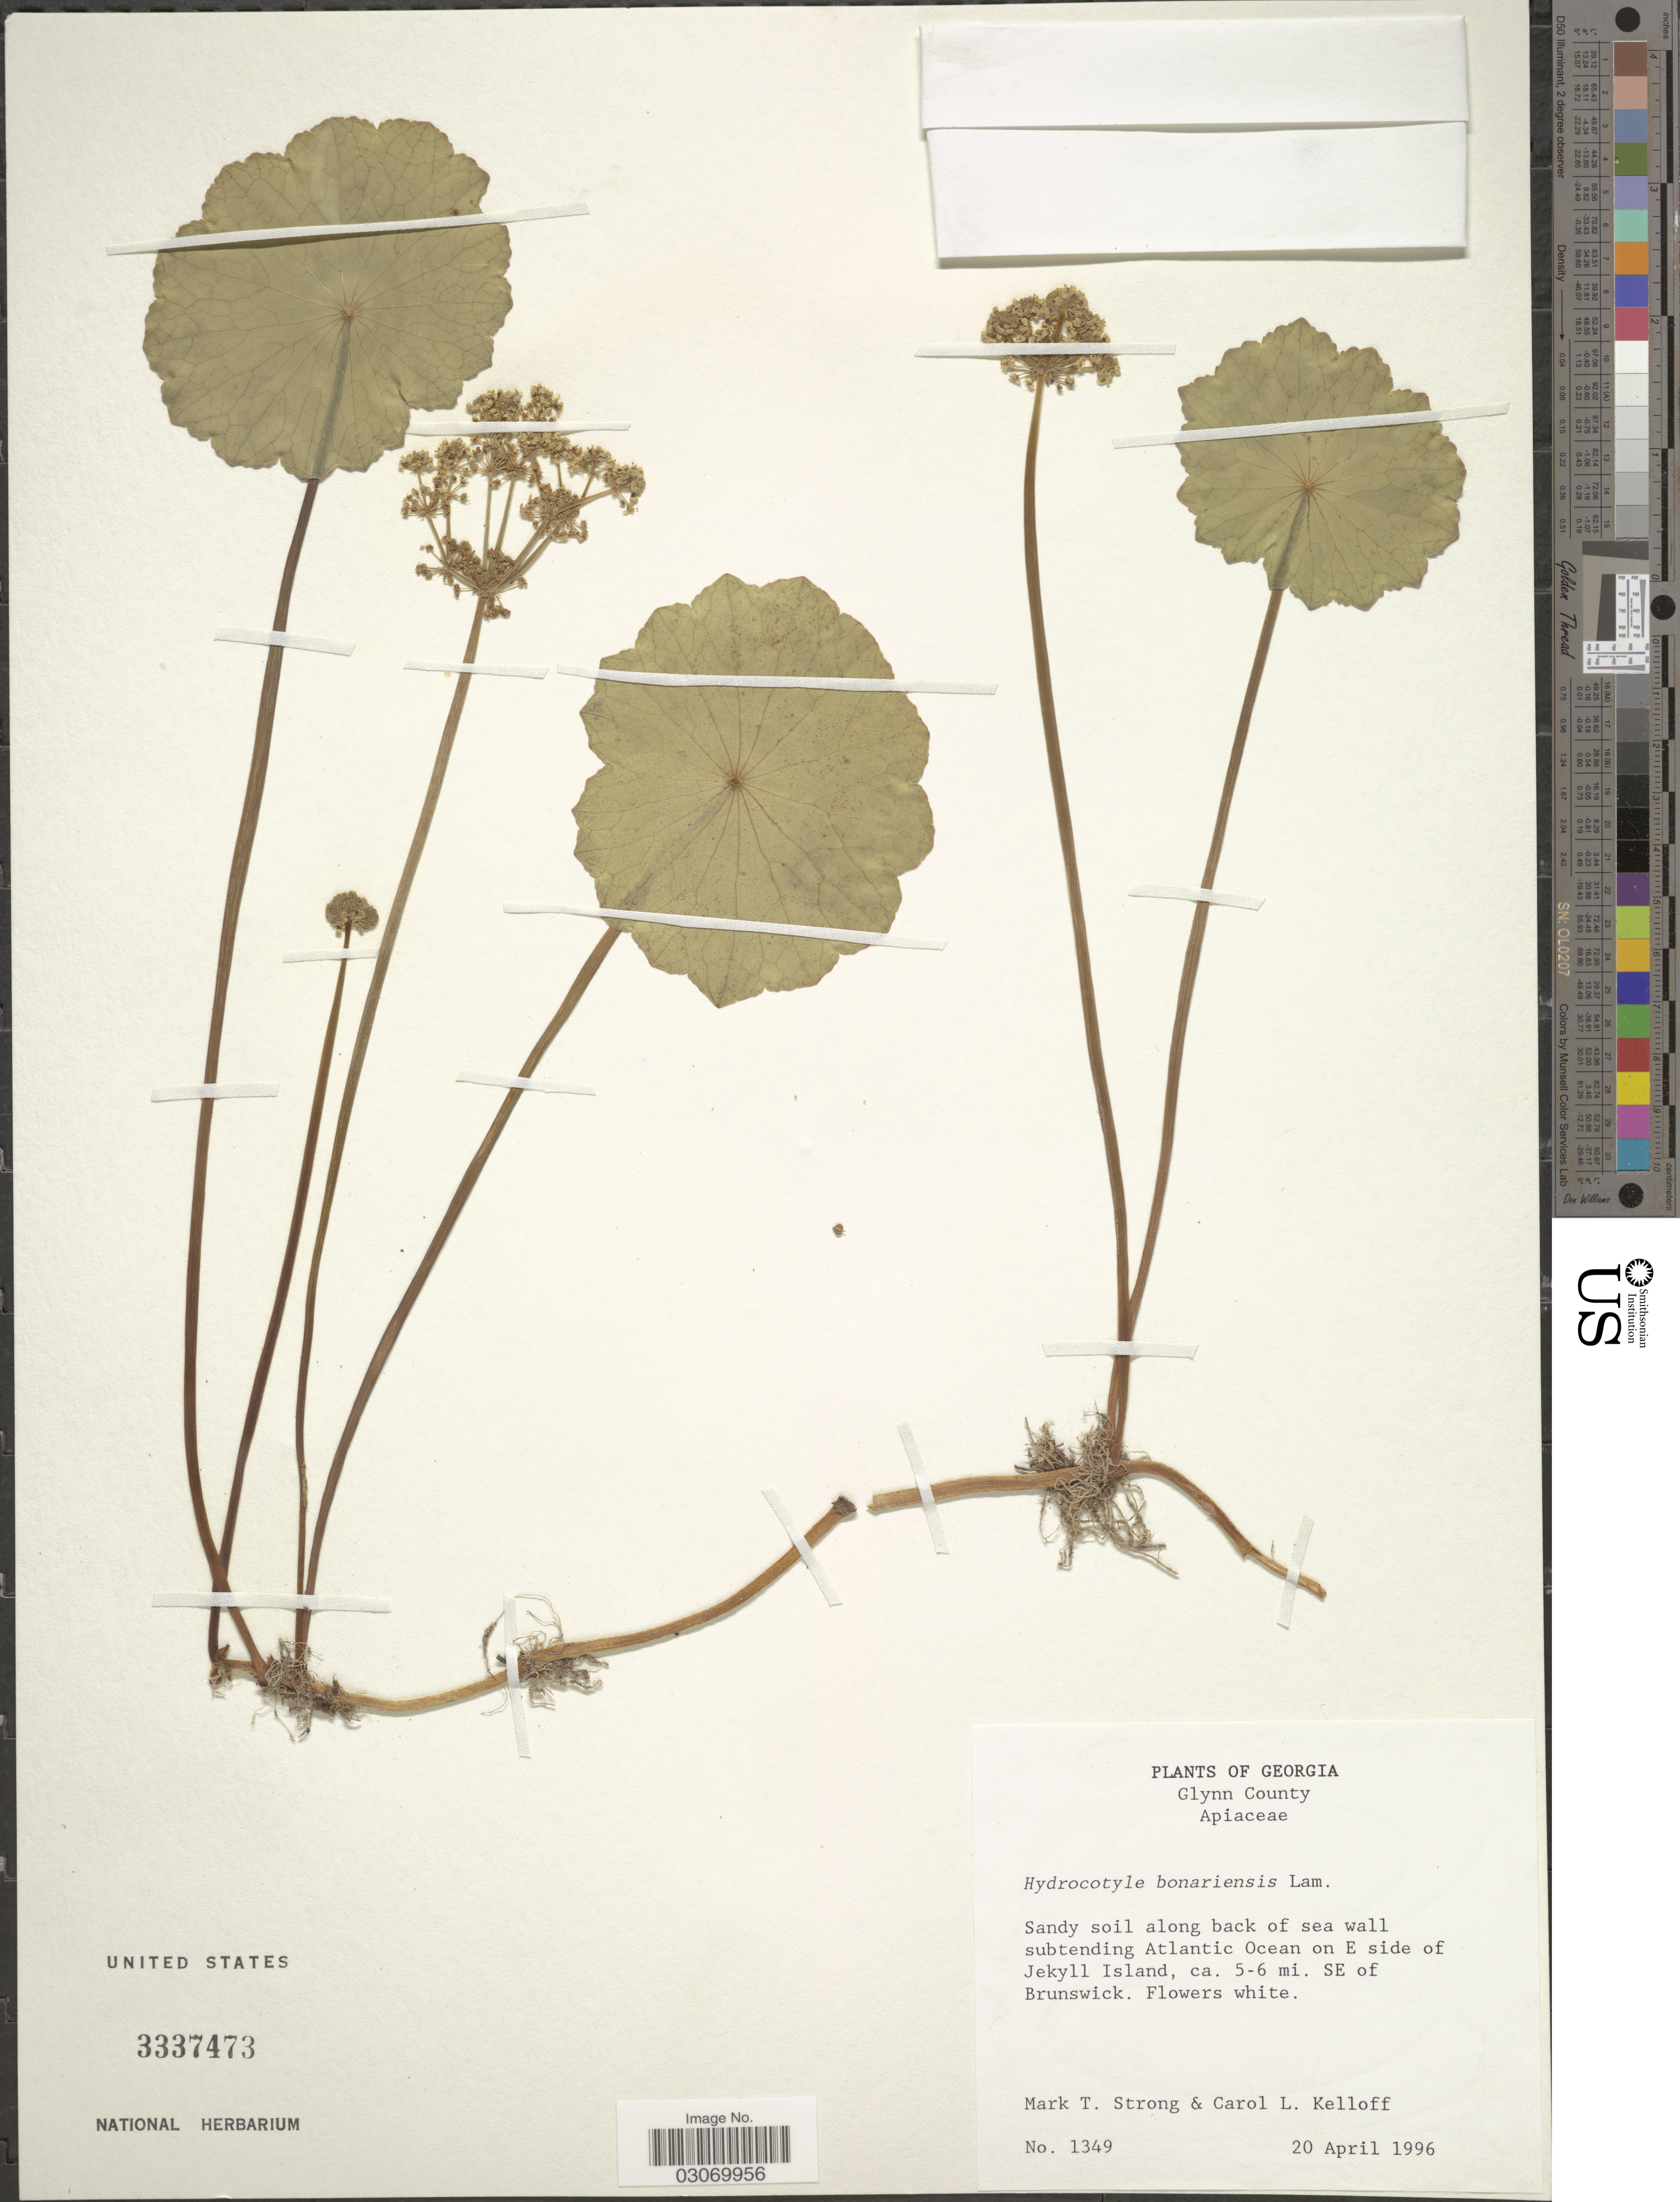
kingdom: Plantae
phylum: Tracheophyta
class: Magnoliopsida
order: Apiales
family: Araliaceae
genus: Hydrocotyle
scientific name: Hydrocotyle bonariensis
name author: Lam.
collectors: M. T. Strong & C. L. Kelloff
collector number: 1349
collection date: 1996-04-20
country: United States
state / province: Georgia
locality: Glynn County. Sandy soil along back of sea wall subtending Atlantic Ocean on E side of Jekyll Island, ca. 5-6 mi. SE of Brunswick.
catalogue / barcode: US 3337473